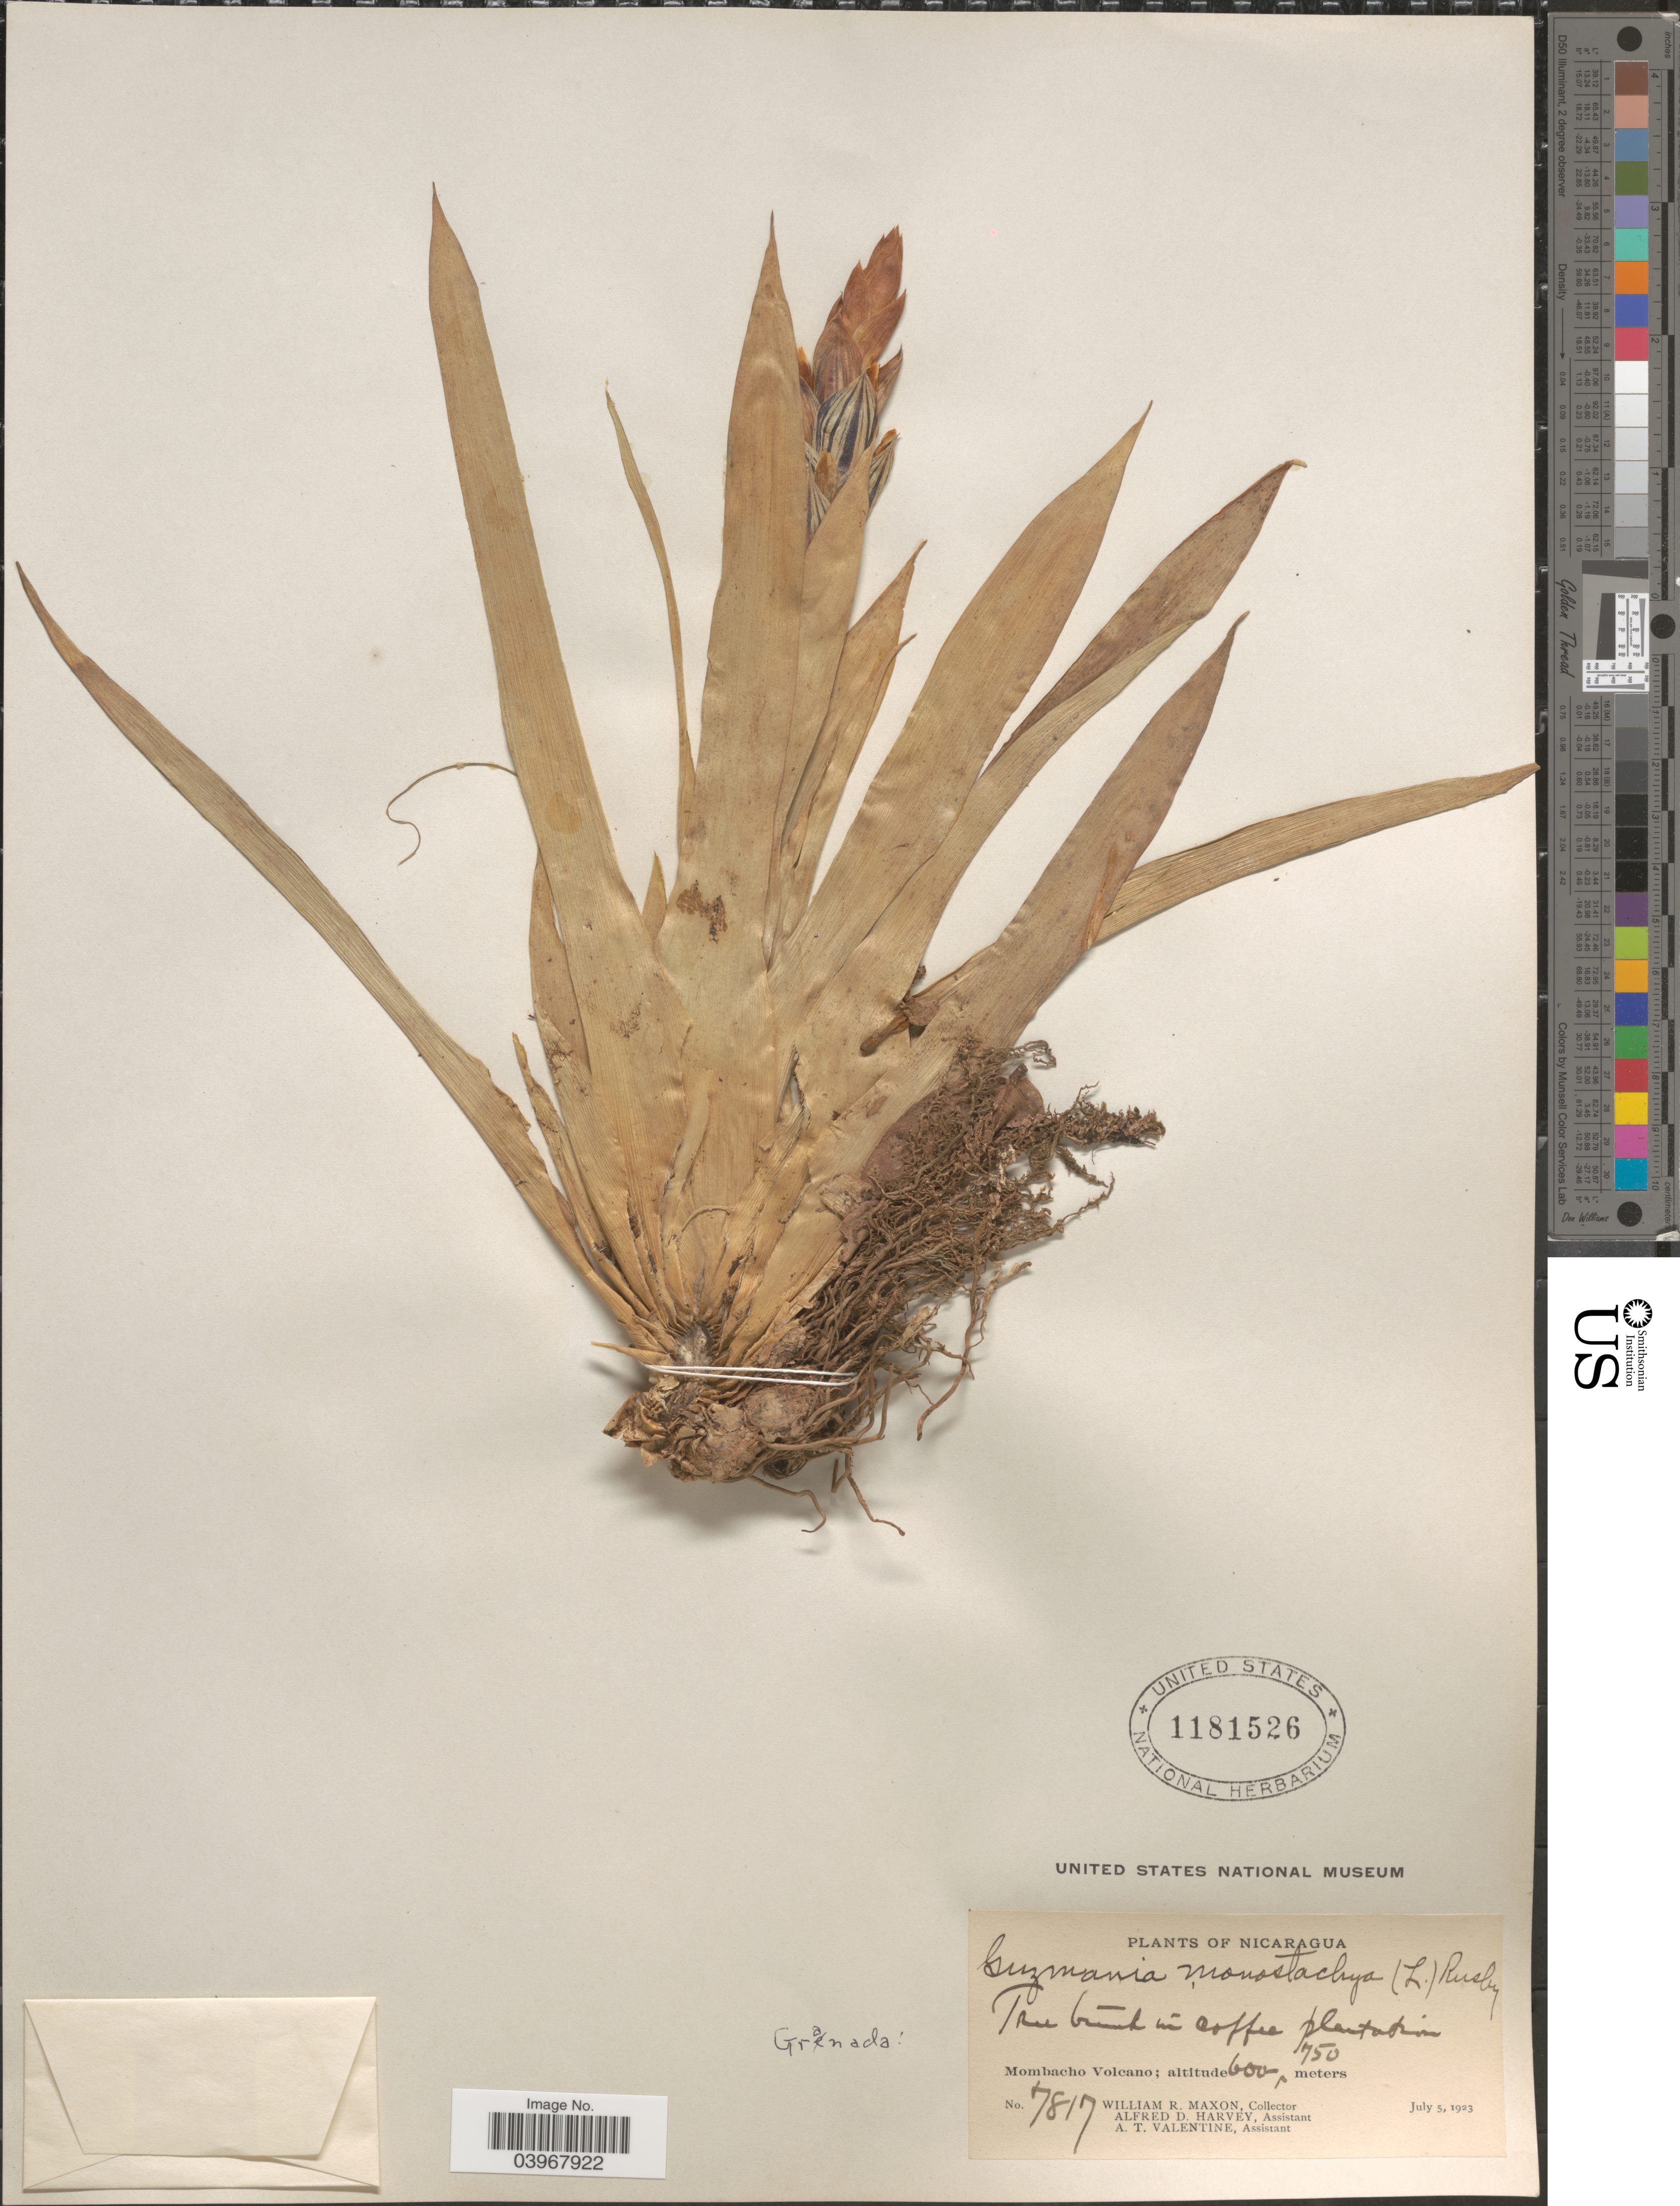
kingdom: Plantae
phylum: Tracheophyta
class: Liliopsida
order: Poales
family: Bromeliaceae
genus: Guzmania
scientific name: Guzmania monostachia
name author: (L.) Rusby ex Mez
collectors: W. R. Maxon, A. D. Harvey & A. Valentine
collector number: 7817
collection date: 1923-07-05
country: Nicaragua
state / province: Granada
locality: Mombacho Volcano.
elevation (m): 600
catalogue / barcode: US 1181526